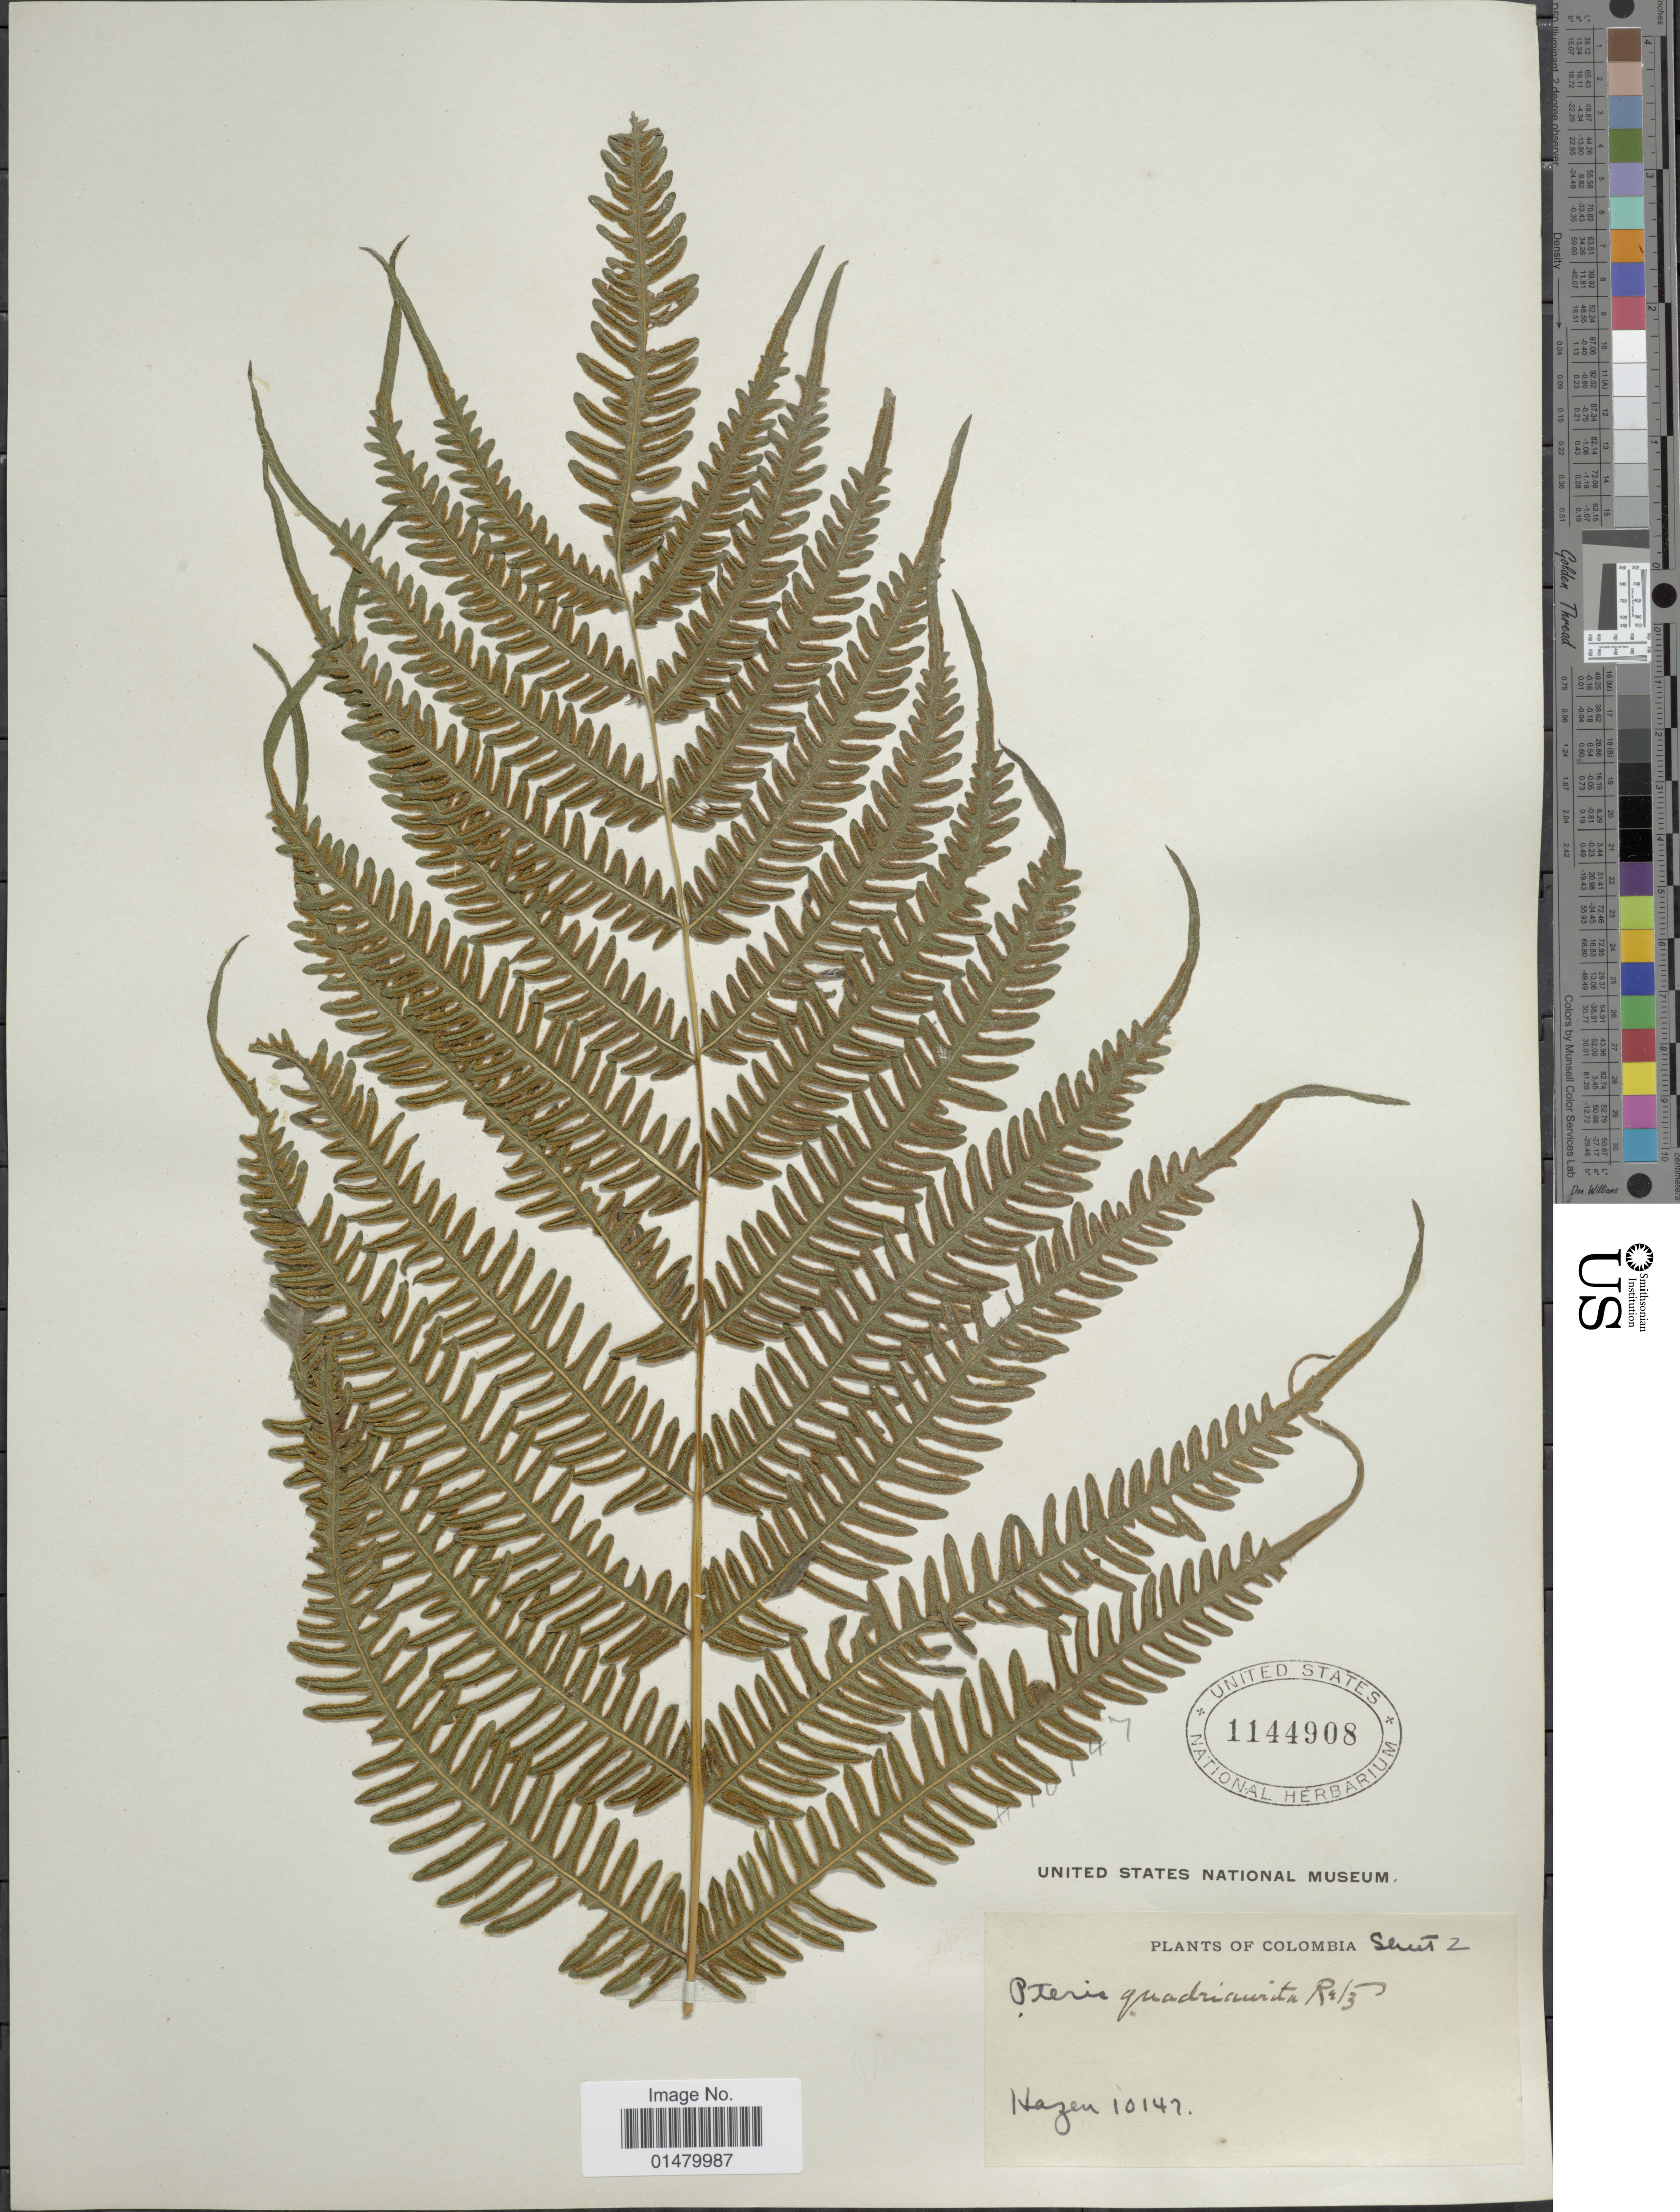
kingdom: Plantae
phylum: Tracheophyta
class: Polypodiopsida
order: Polypodiales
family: Pteridaceae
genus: Pteris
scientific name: Pteris quadriaurita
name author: Retz.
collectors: Hazen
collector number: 10147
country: Colombia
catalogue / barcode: US 1144908